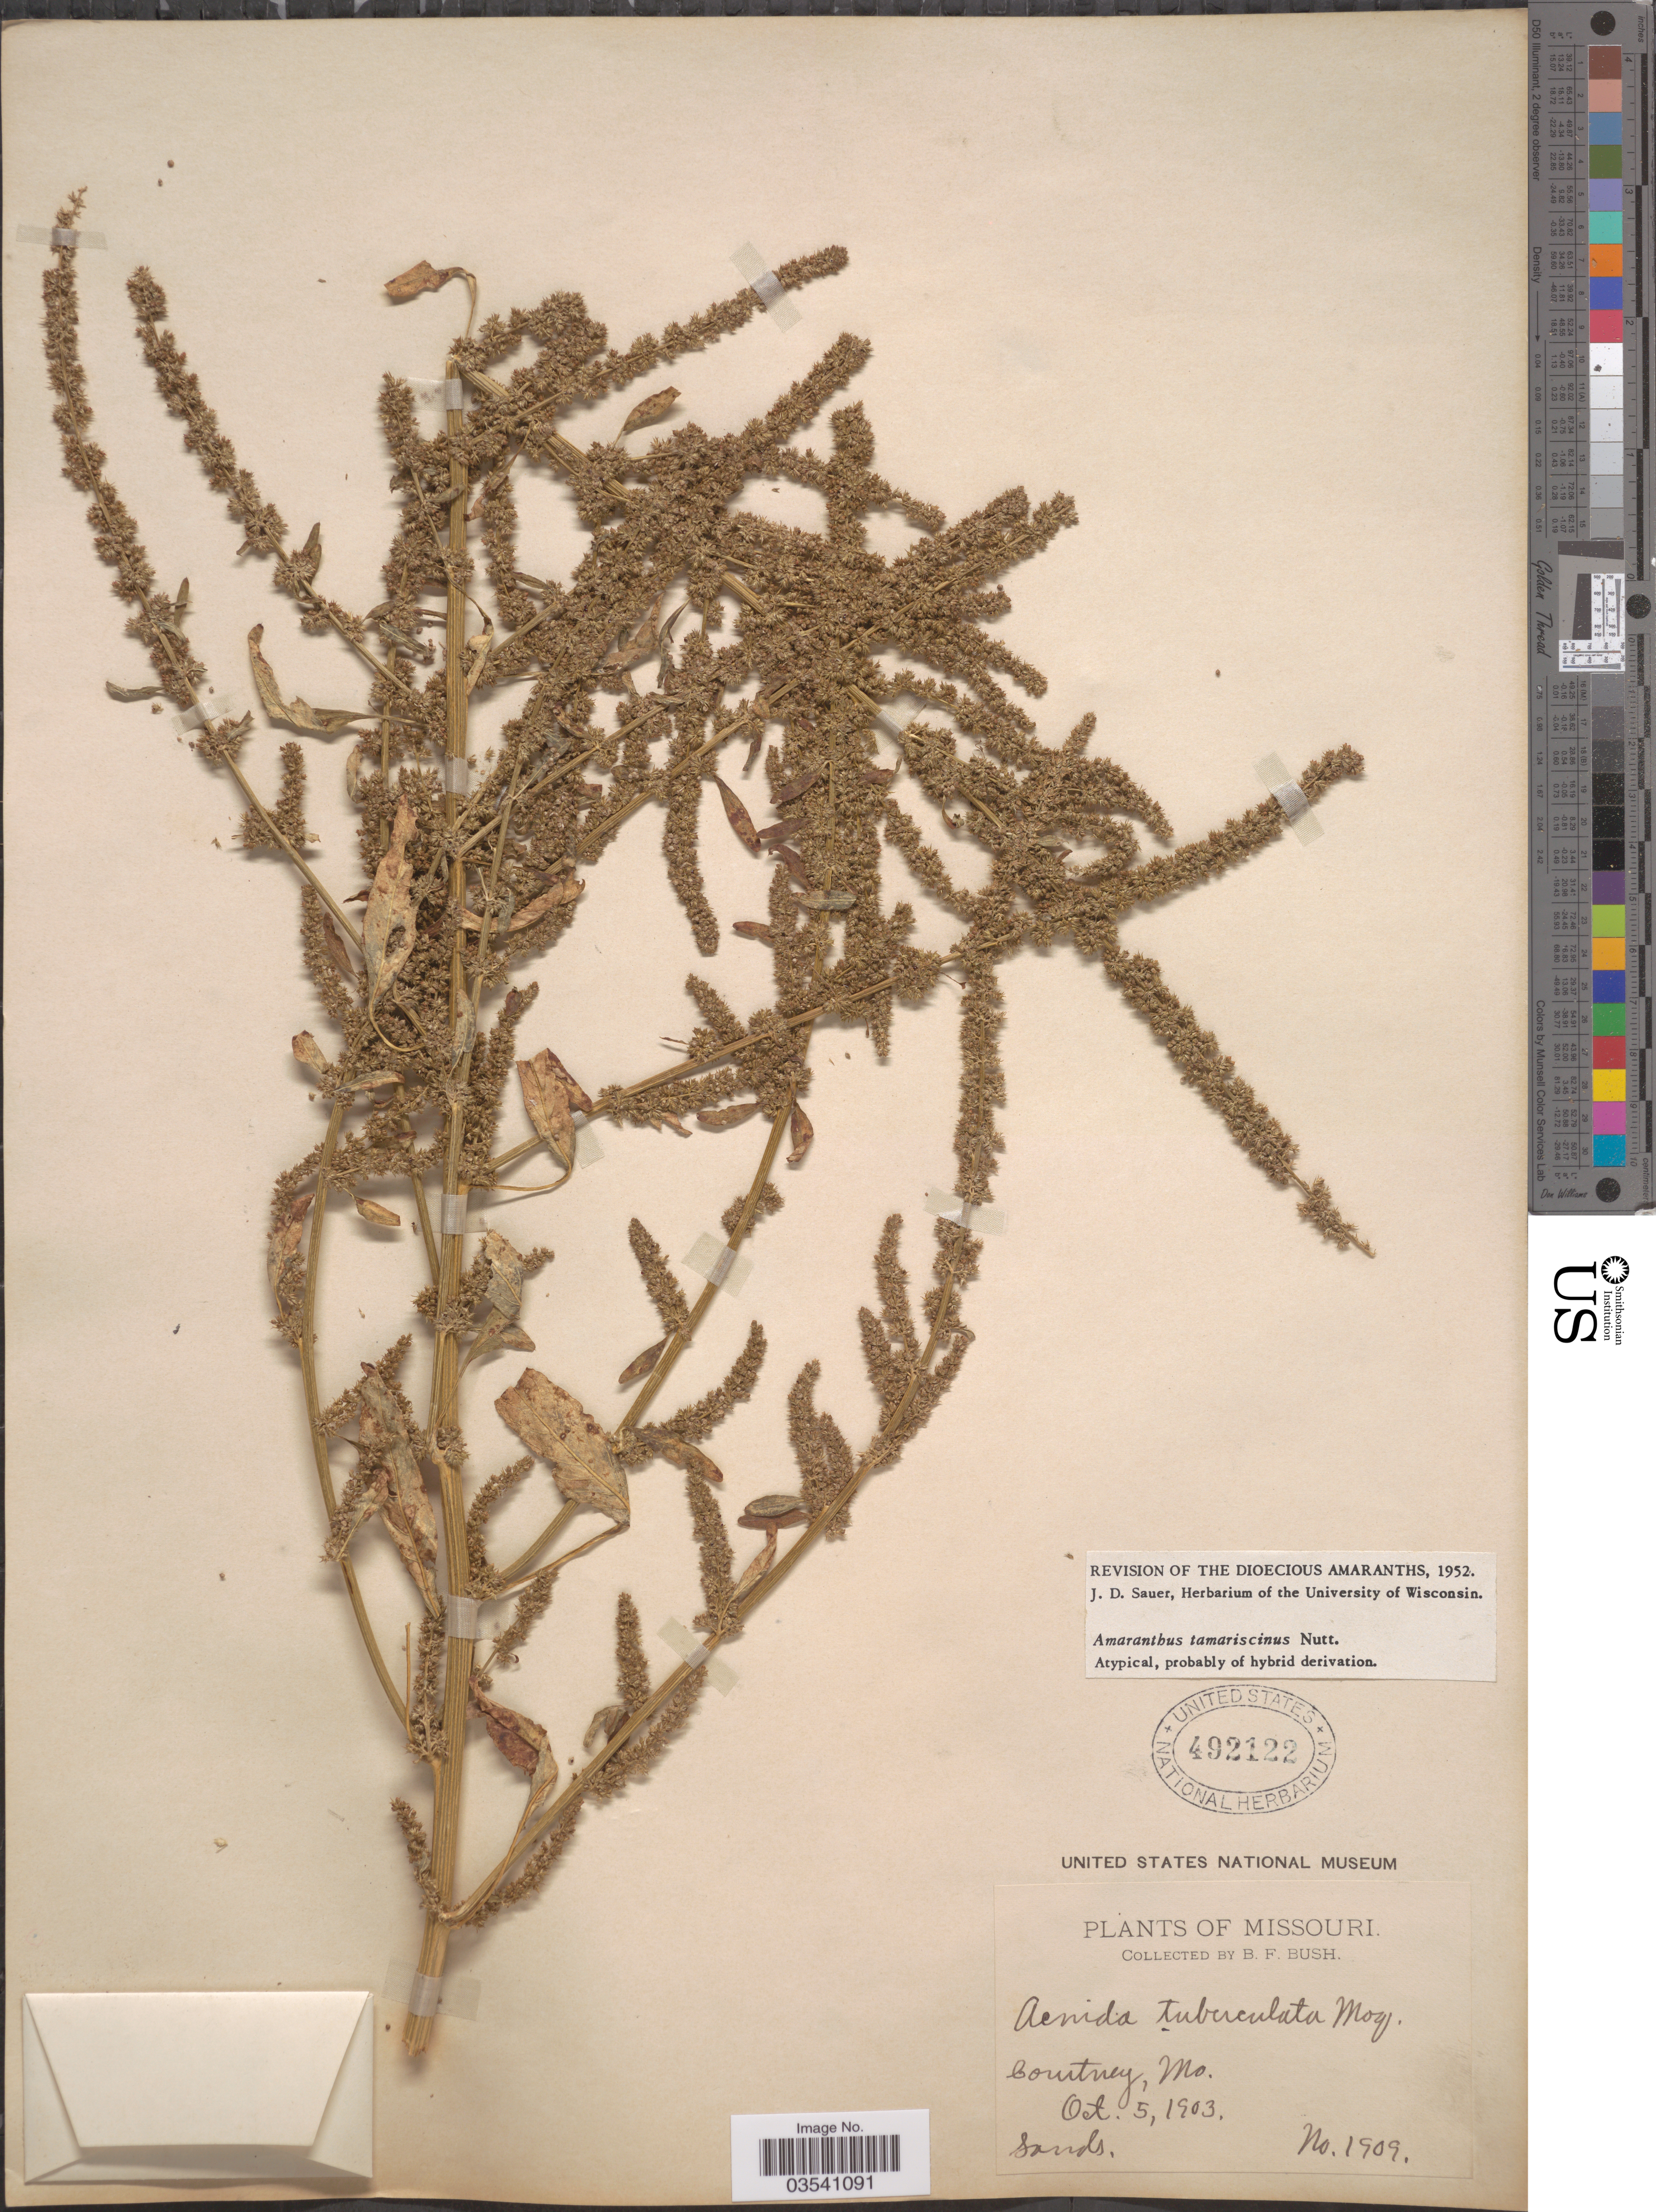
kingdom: Plantae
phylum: Tracheophyta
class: Magnoliopsida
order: Caryophyllales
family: Amaranthaceae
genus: Amaranthus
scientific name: Amaranthus tamariscinus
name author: Nutt.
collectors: B. F. Bush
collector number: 1909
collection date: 1903-10-05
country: United States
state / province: Missouri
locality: Courtney.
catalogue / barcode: US 492122